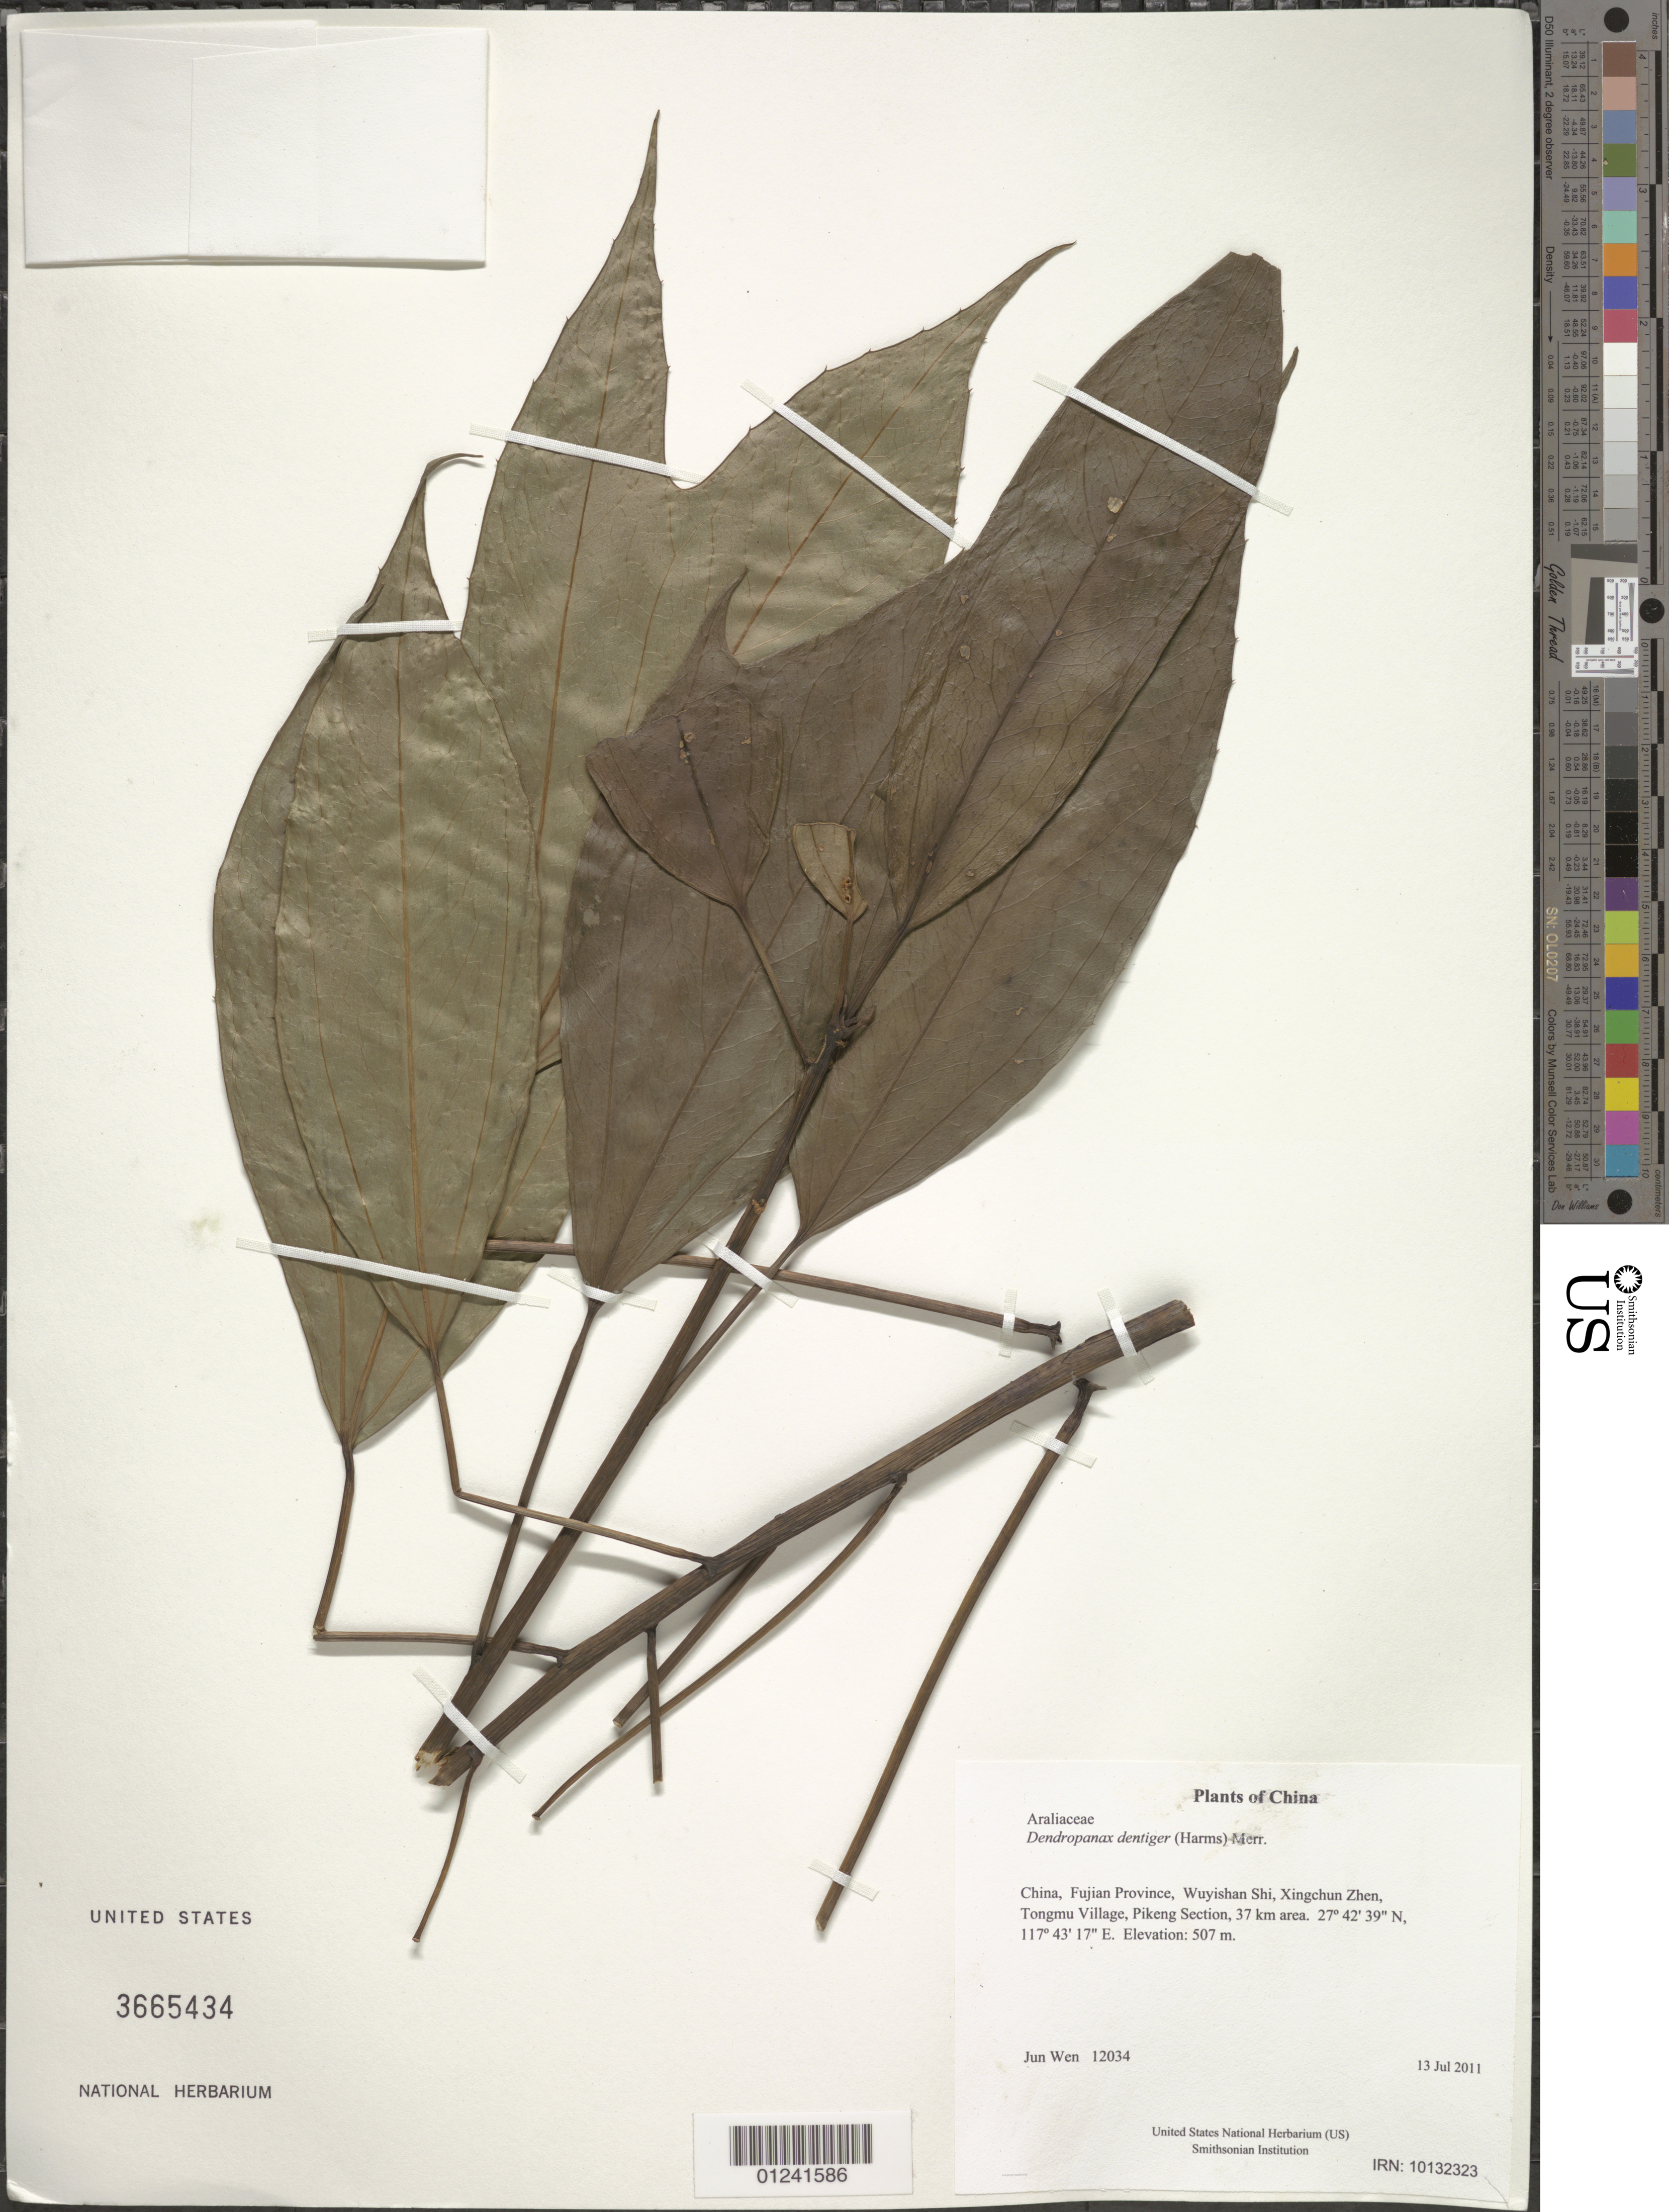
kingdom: Plantae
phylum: Tracheophyta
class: Magnoliopsida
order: Apiales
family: Araliaceae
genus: Dendropanax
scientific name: Dendropanax dentigerus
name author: (Harms) Merr.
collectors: J. Wen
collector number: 12034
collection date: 2011-07-13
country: China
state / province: Fujian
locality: Wuyishan Shi, Xingchun Zhen, Tongmu Village, Pikeng Section, 37 km area.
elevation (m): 507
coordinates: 27 42 38.9 N, 117 43 16.6 E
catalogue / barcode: US 3665434